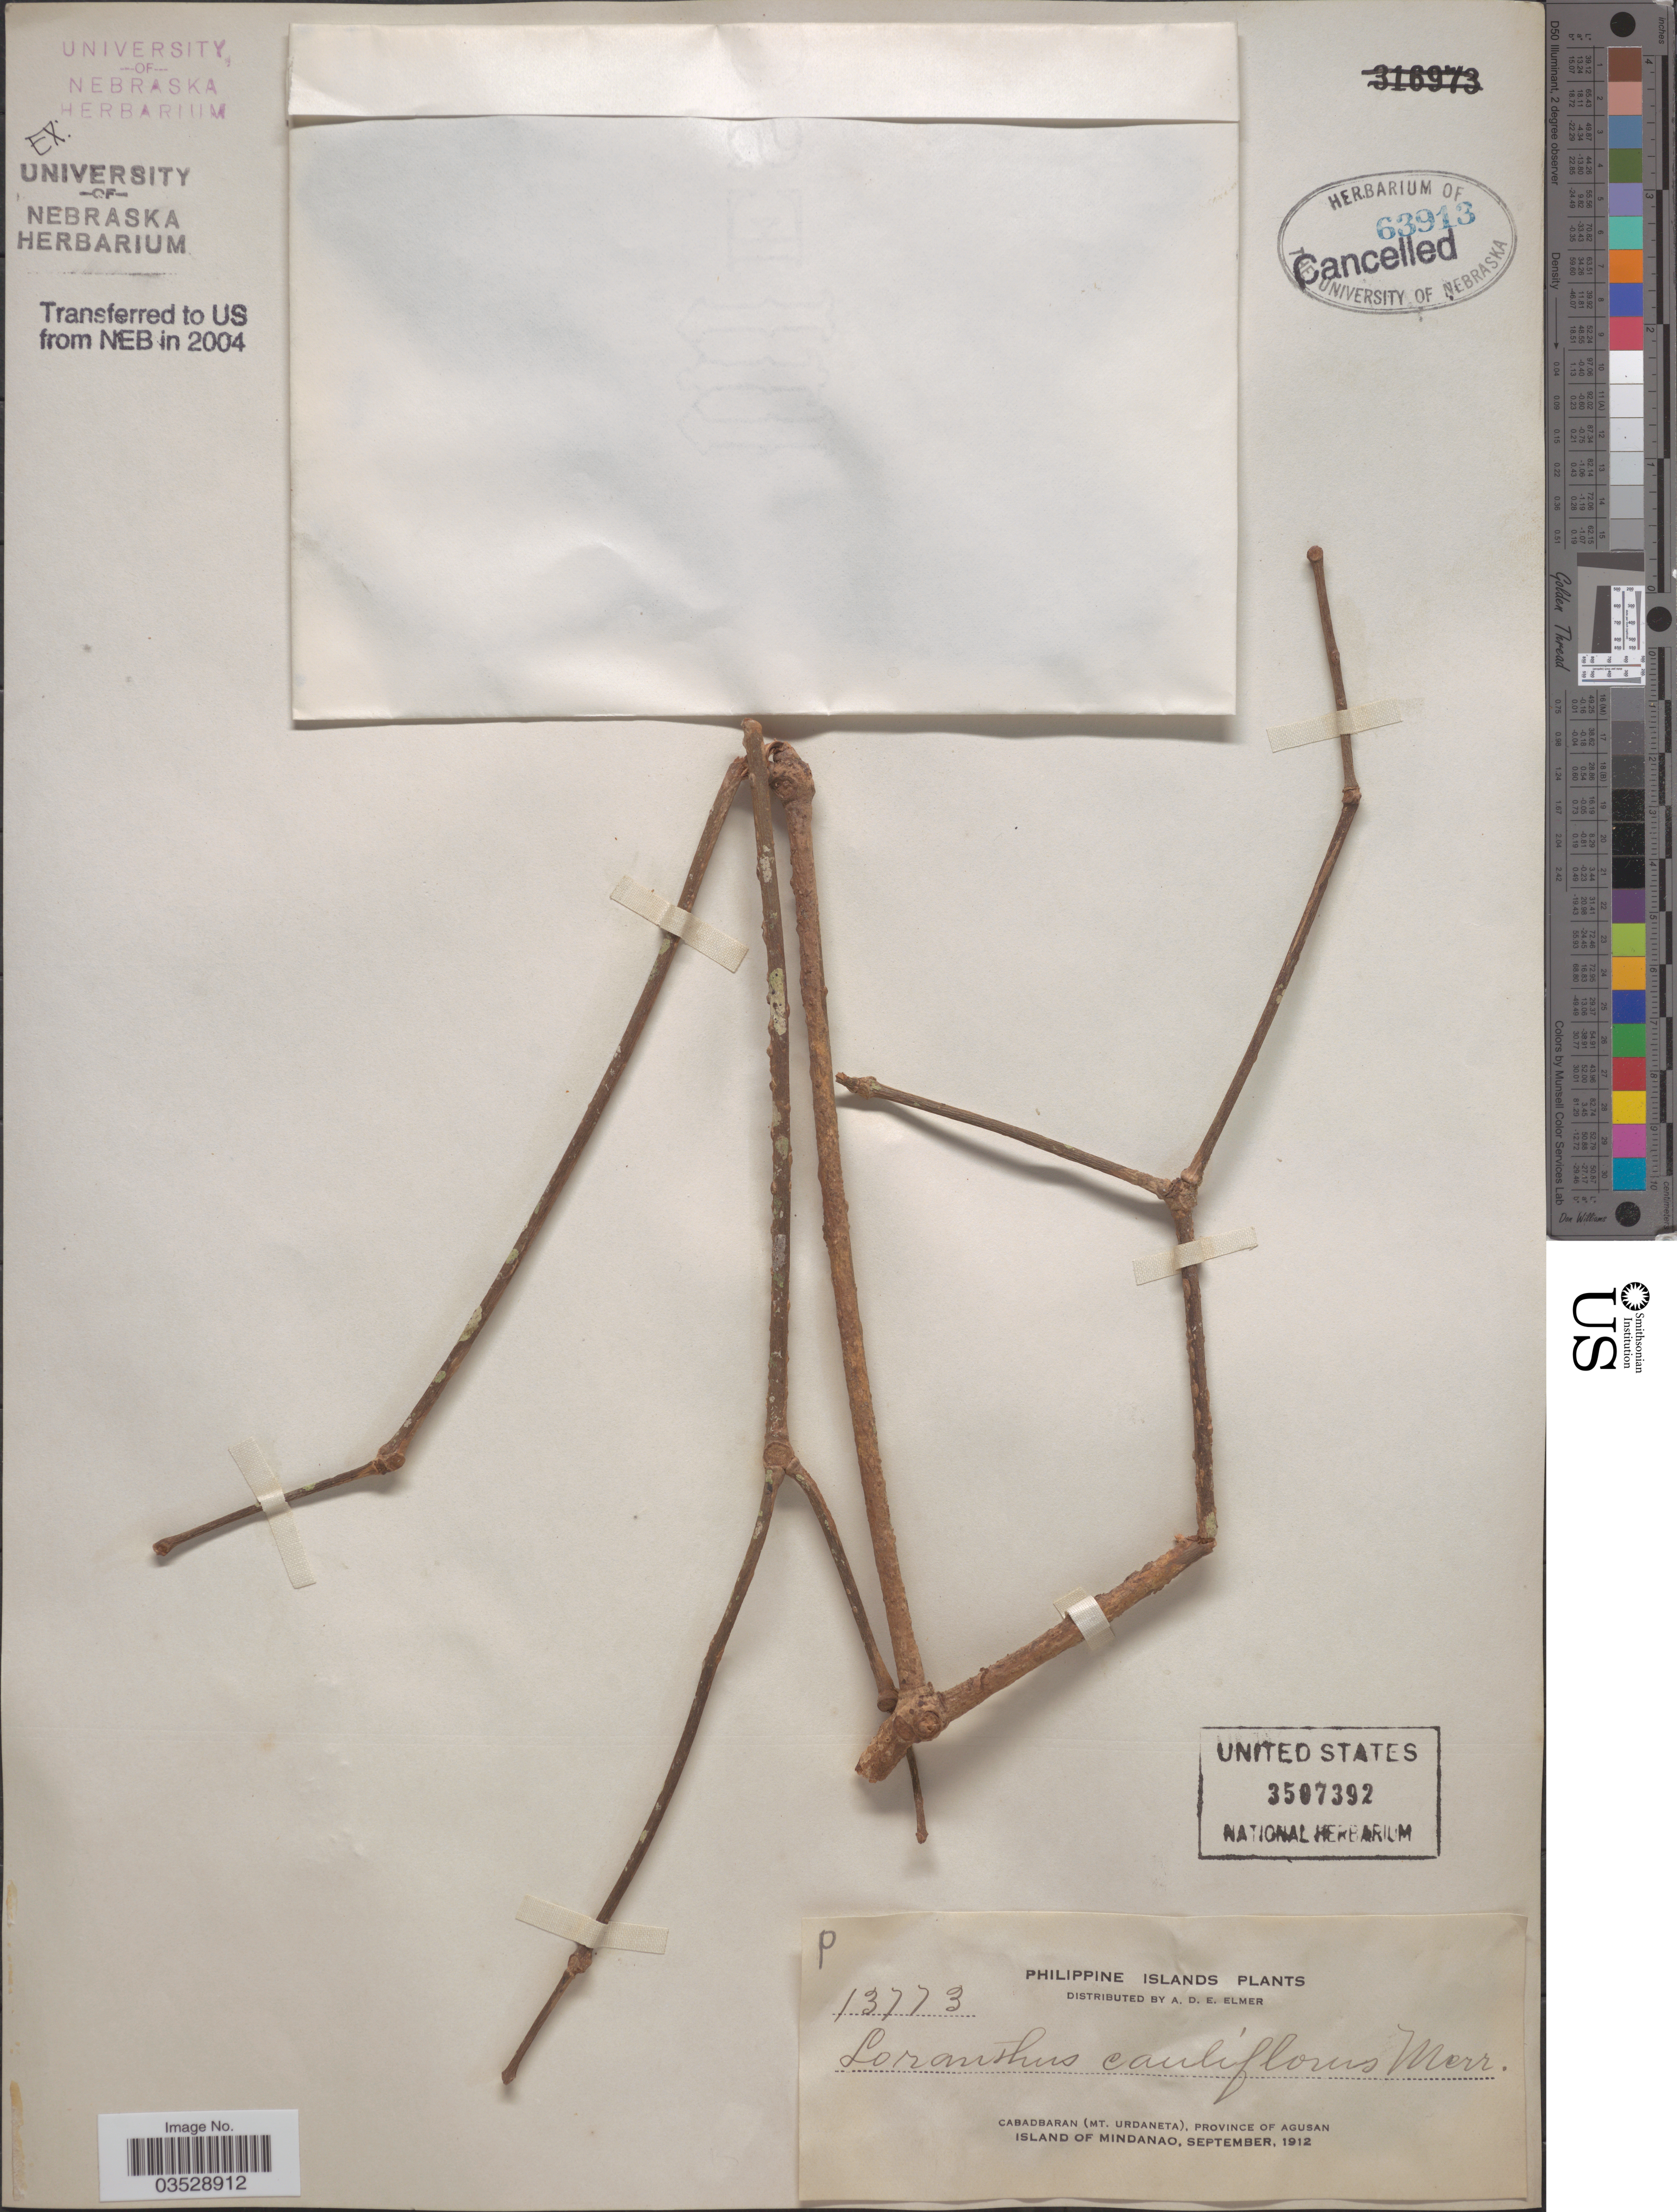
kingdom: Plantae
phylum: Tracheophyta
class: Magnoliopsida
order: Santalales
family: Loranthaceae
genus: Amyema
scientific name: Amyema cauliflora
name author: (Merr.) Barlow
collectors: A. D. E. Elmer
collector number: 13773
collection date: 1912-09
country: Philippines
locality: Philippine Islands. Cabadbaran (Mt. Urdaneta), Province of Agusan, Island of Mindanao.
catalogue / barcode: US 3507392